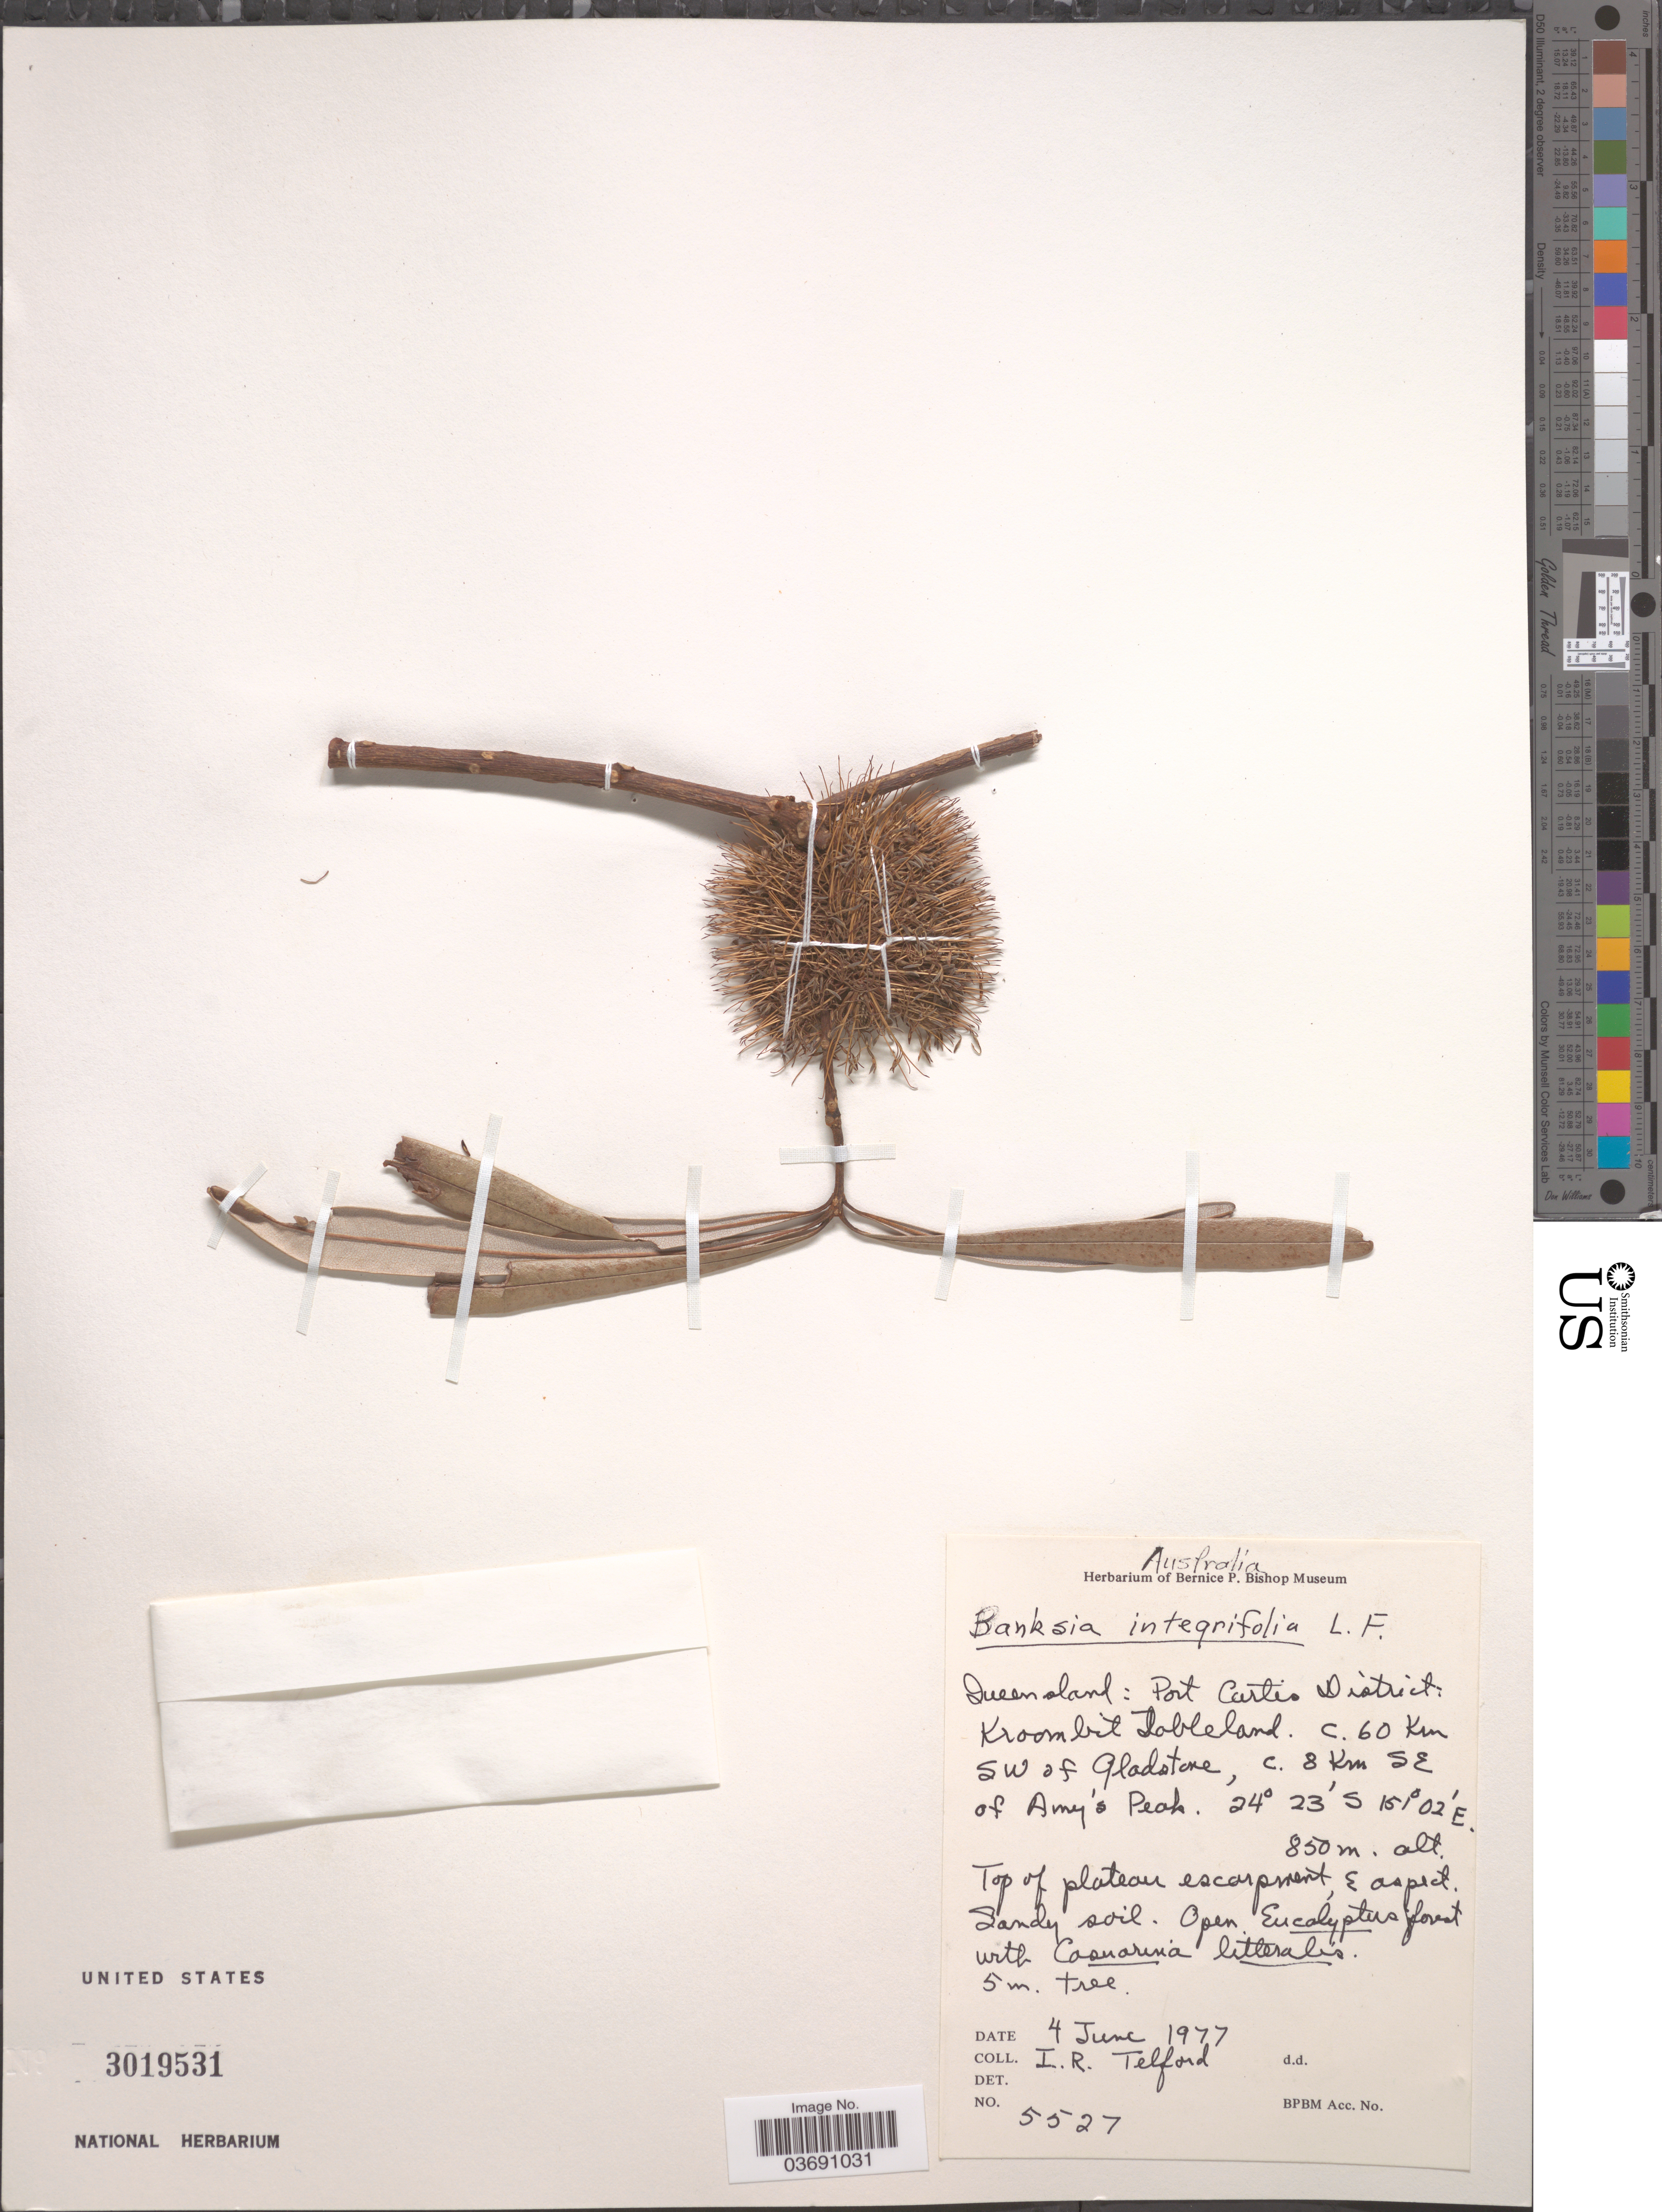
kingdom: Plantae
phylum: Tracheophyta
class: Magnoliopsida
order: Proteales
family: Proteaceae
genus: Banksia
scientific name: Banksia integrifolia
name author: L. f.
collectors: I. R. Telford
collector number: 5527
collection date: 1977-06-04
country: Australia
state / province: Queensland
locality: Port Curtis District. Kroombit Tableland. C. 60 Km SW of Gladstone, c. 8 Km SE of Amy's Peak. Top of plateau escarpment, E aspect.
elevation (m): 850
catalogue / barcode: US 3019531